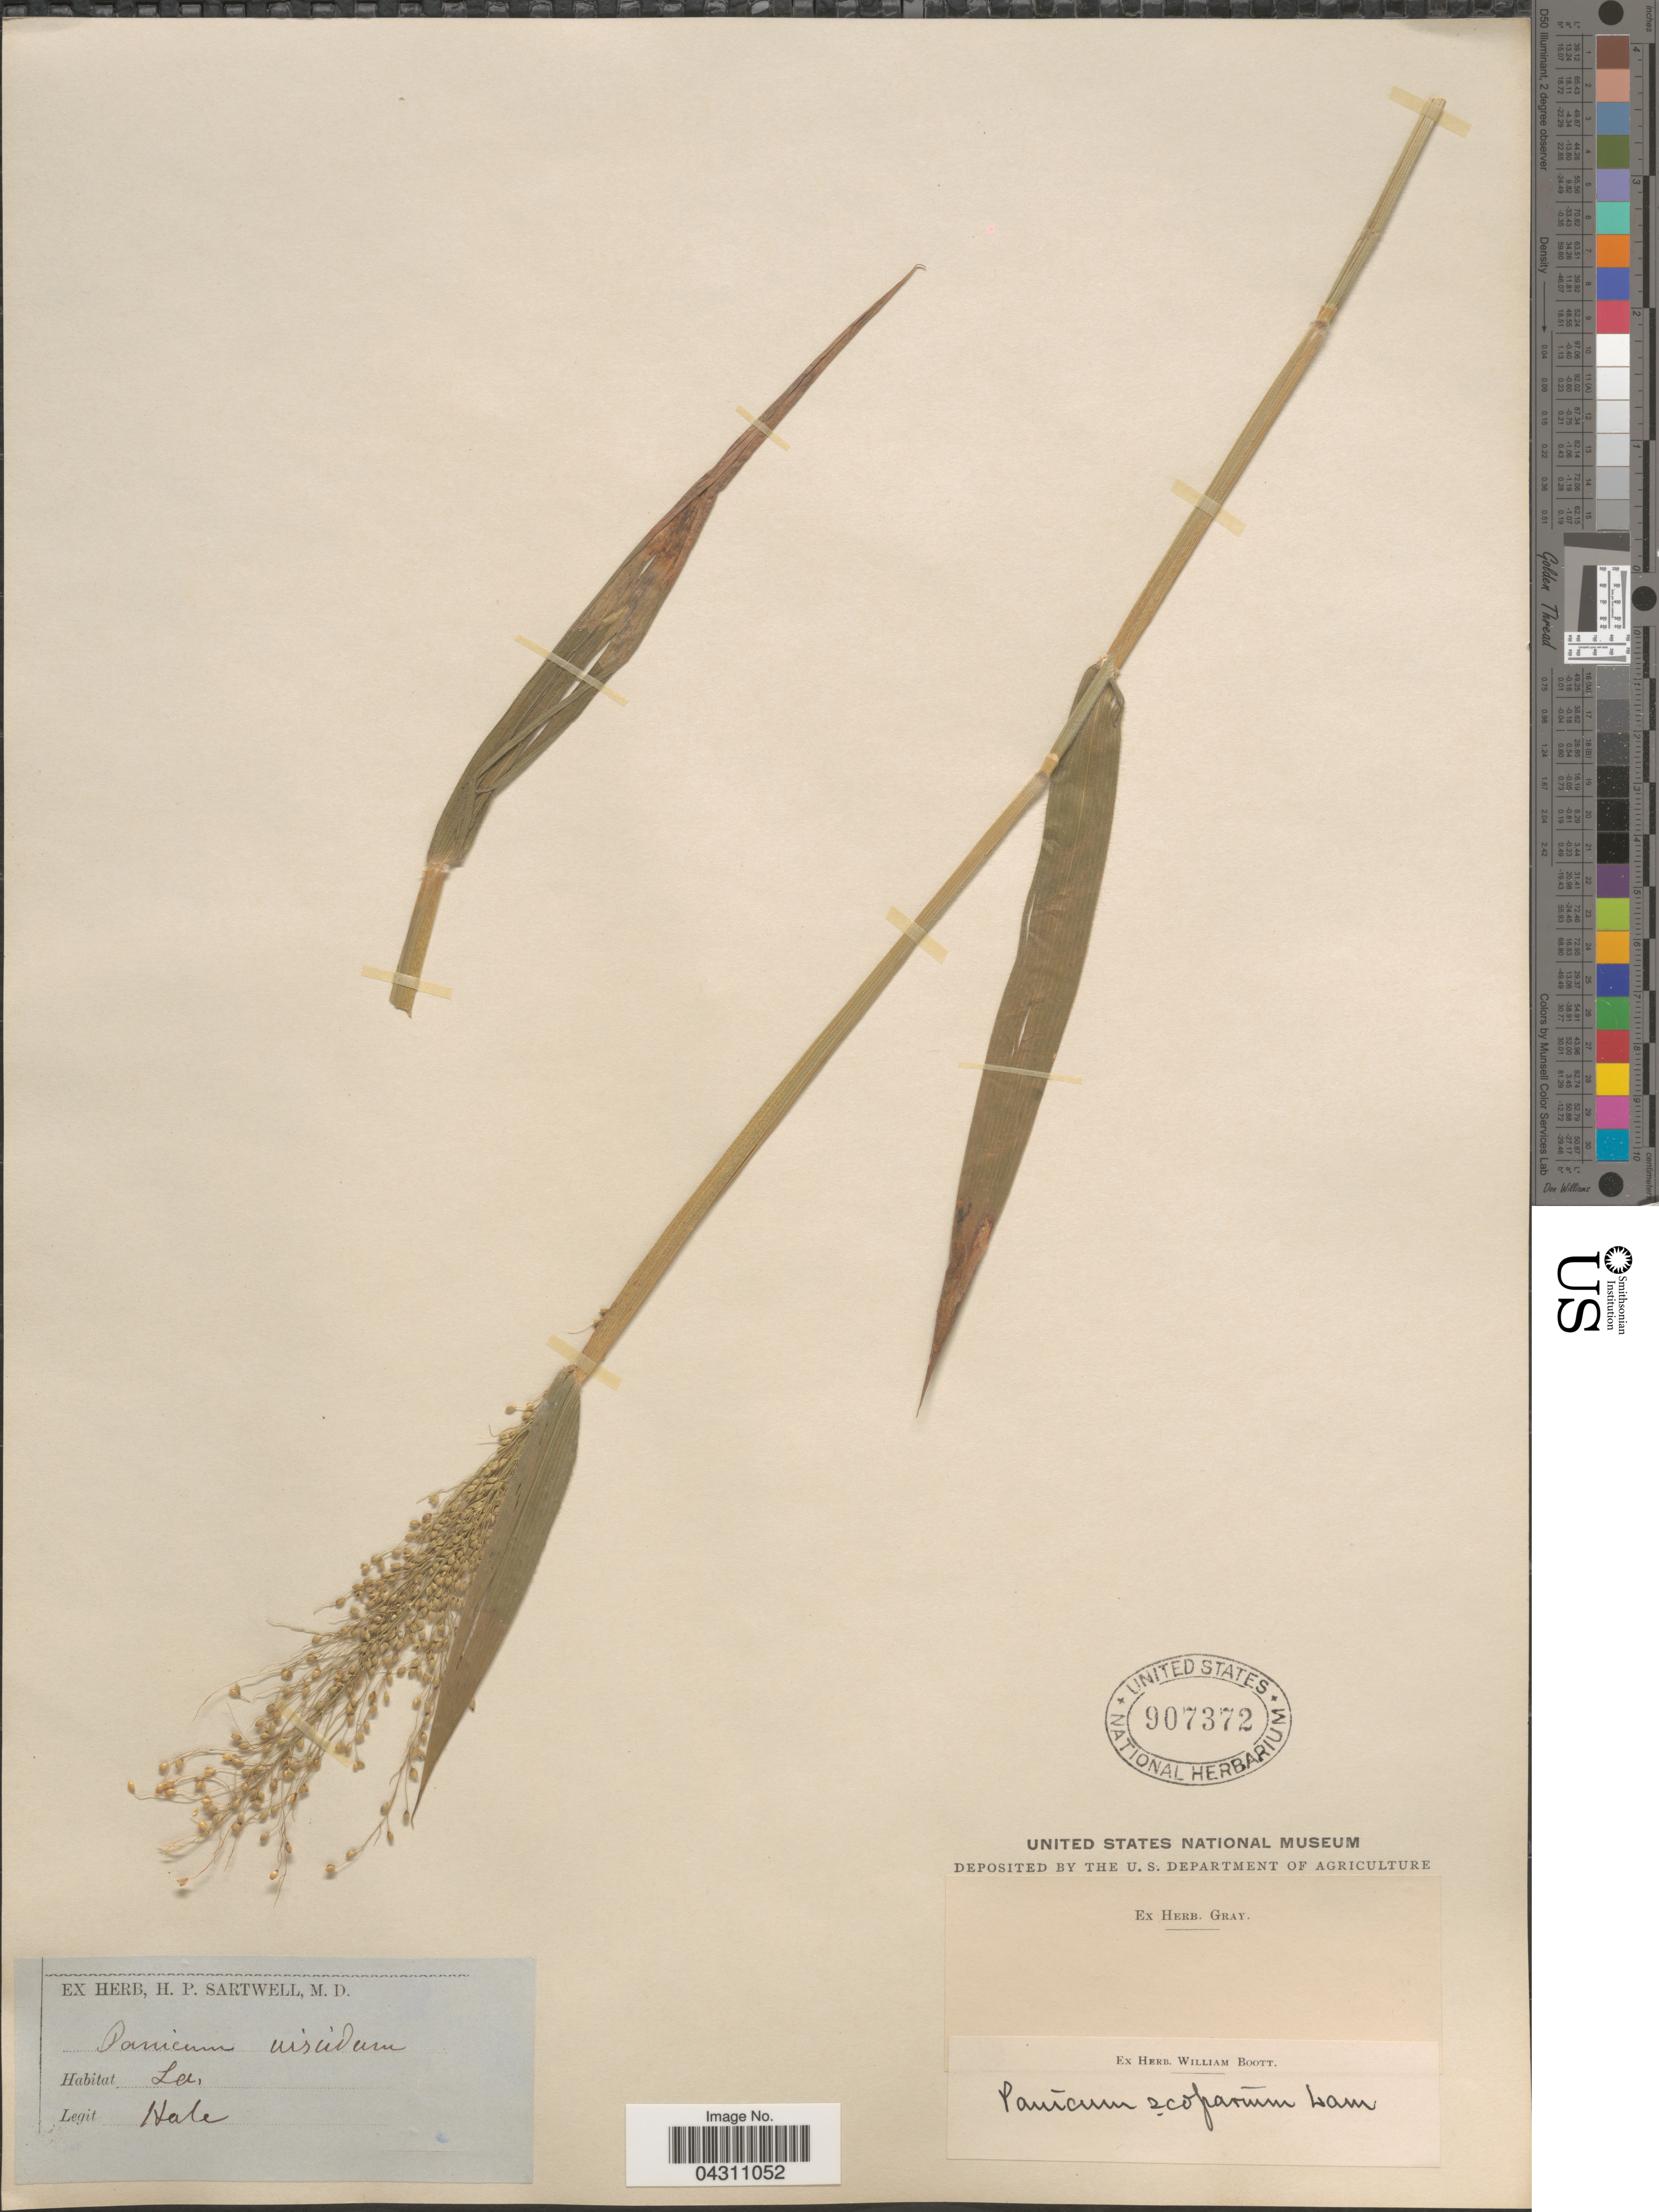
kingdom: Plantae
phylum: Tracheophyta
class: Liliopsida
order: Poales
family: Poaceae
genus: Dichanthelium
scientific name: Dichanthelium scoparium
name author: (Lam.) Gould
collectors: -- Hale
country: United States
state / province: Louisiana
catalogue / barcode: US 907372